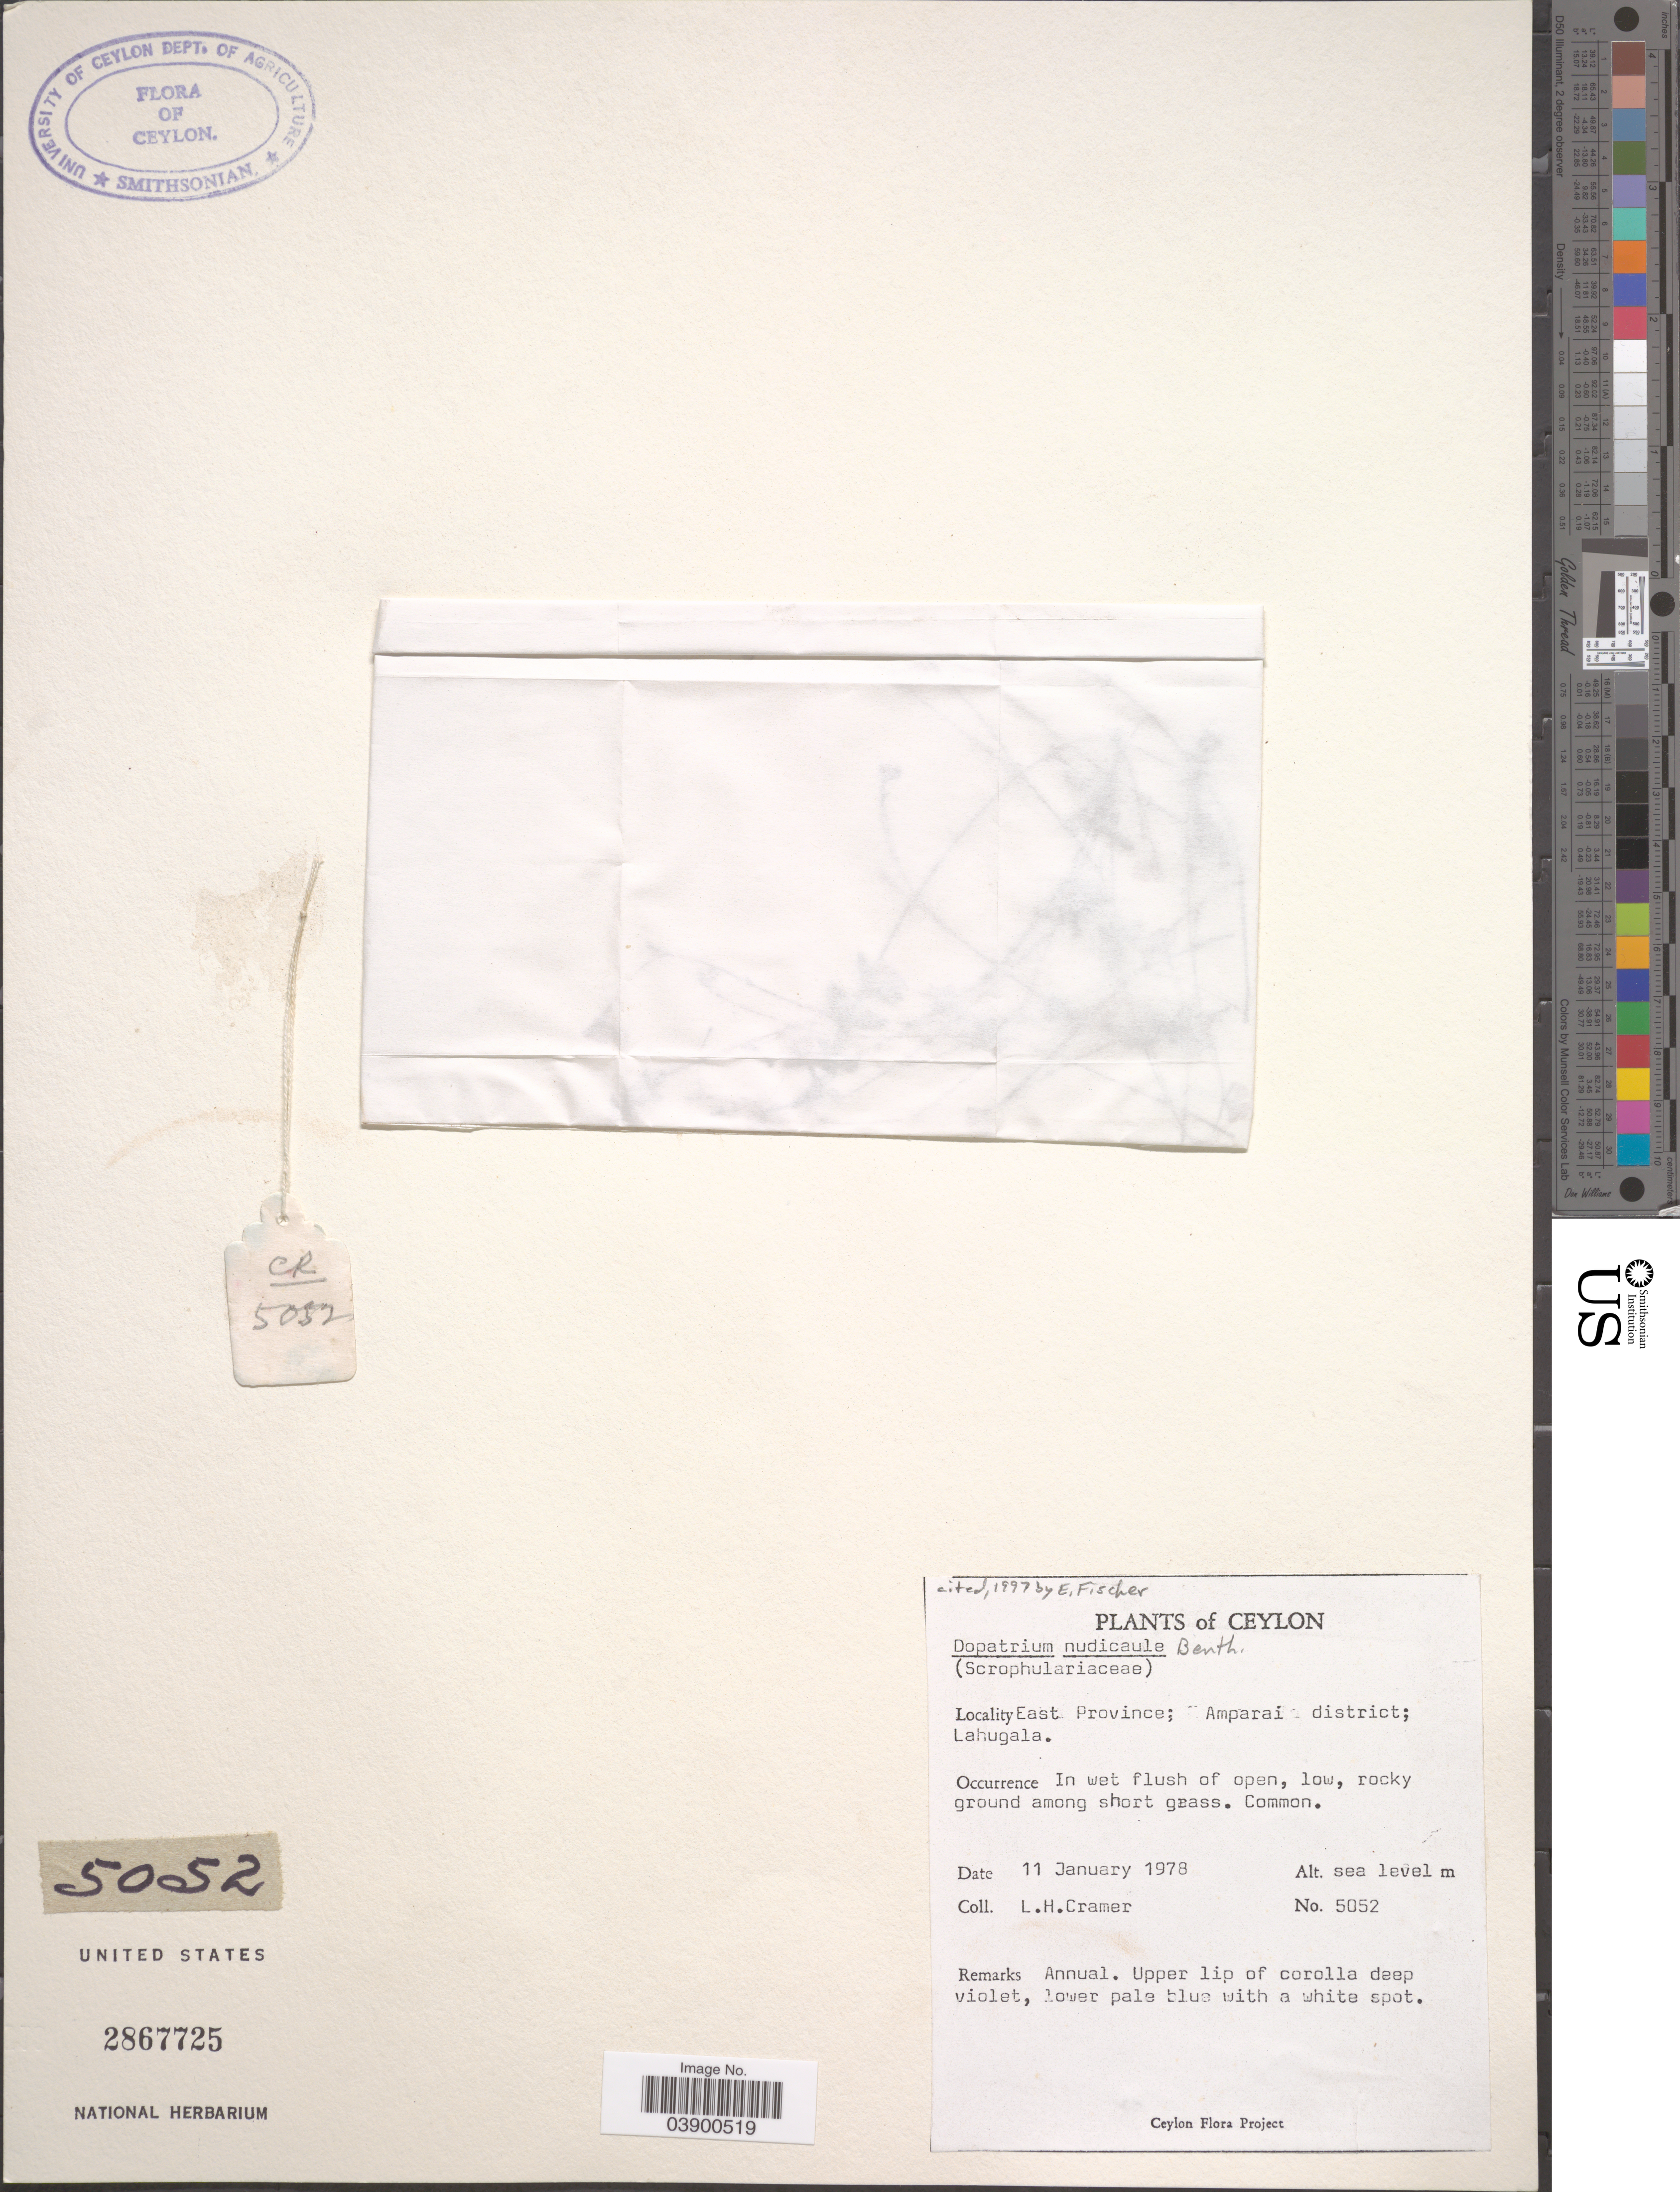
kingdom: Plantae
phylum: Tracheophyta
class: Magnoliopsida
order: Lamiales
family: Plantaginaceae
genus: Dopatrium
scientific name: Dopatrium nudicaule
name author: (Willd.) Benth.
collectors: L. H. Cramer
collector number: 5052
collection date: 1978-01-11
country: Sri Lanka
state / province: Eastern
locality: Ceylon. Eastern Province; Amparai district; Lahugala.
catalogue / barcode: US 2867725